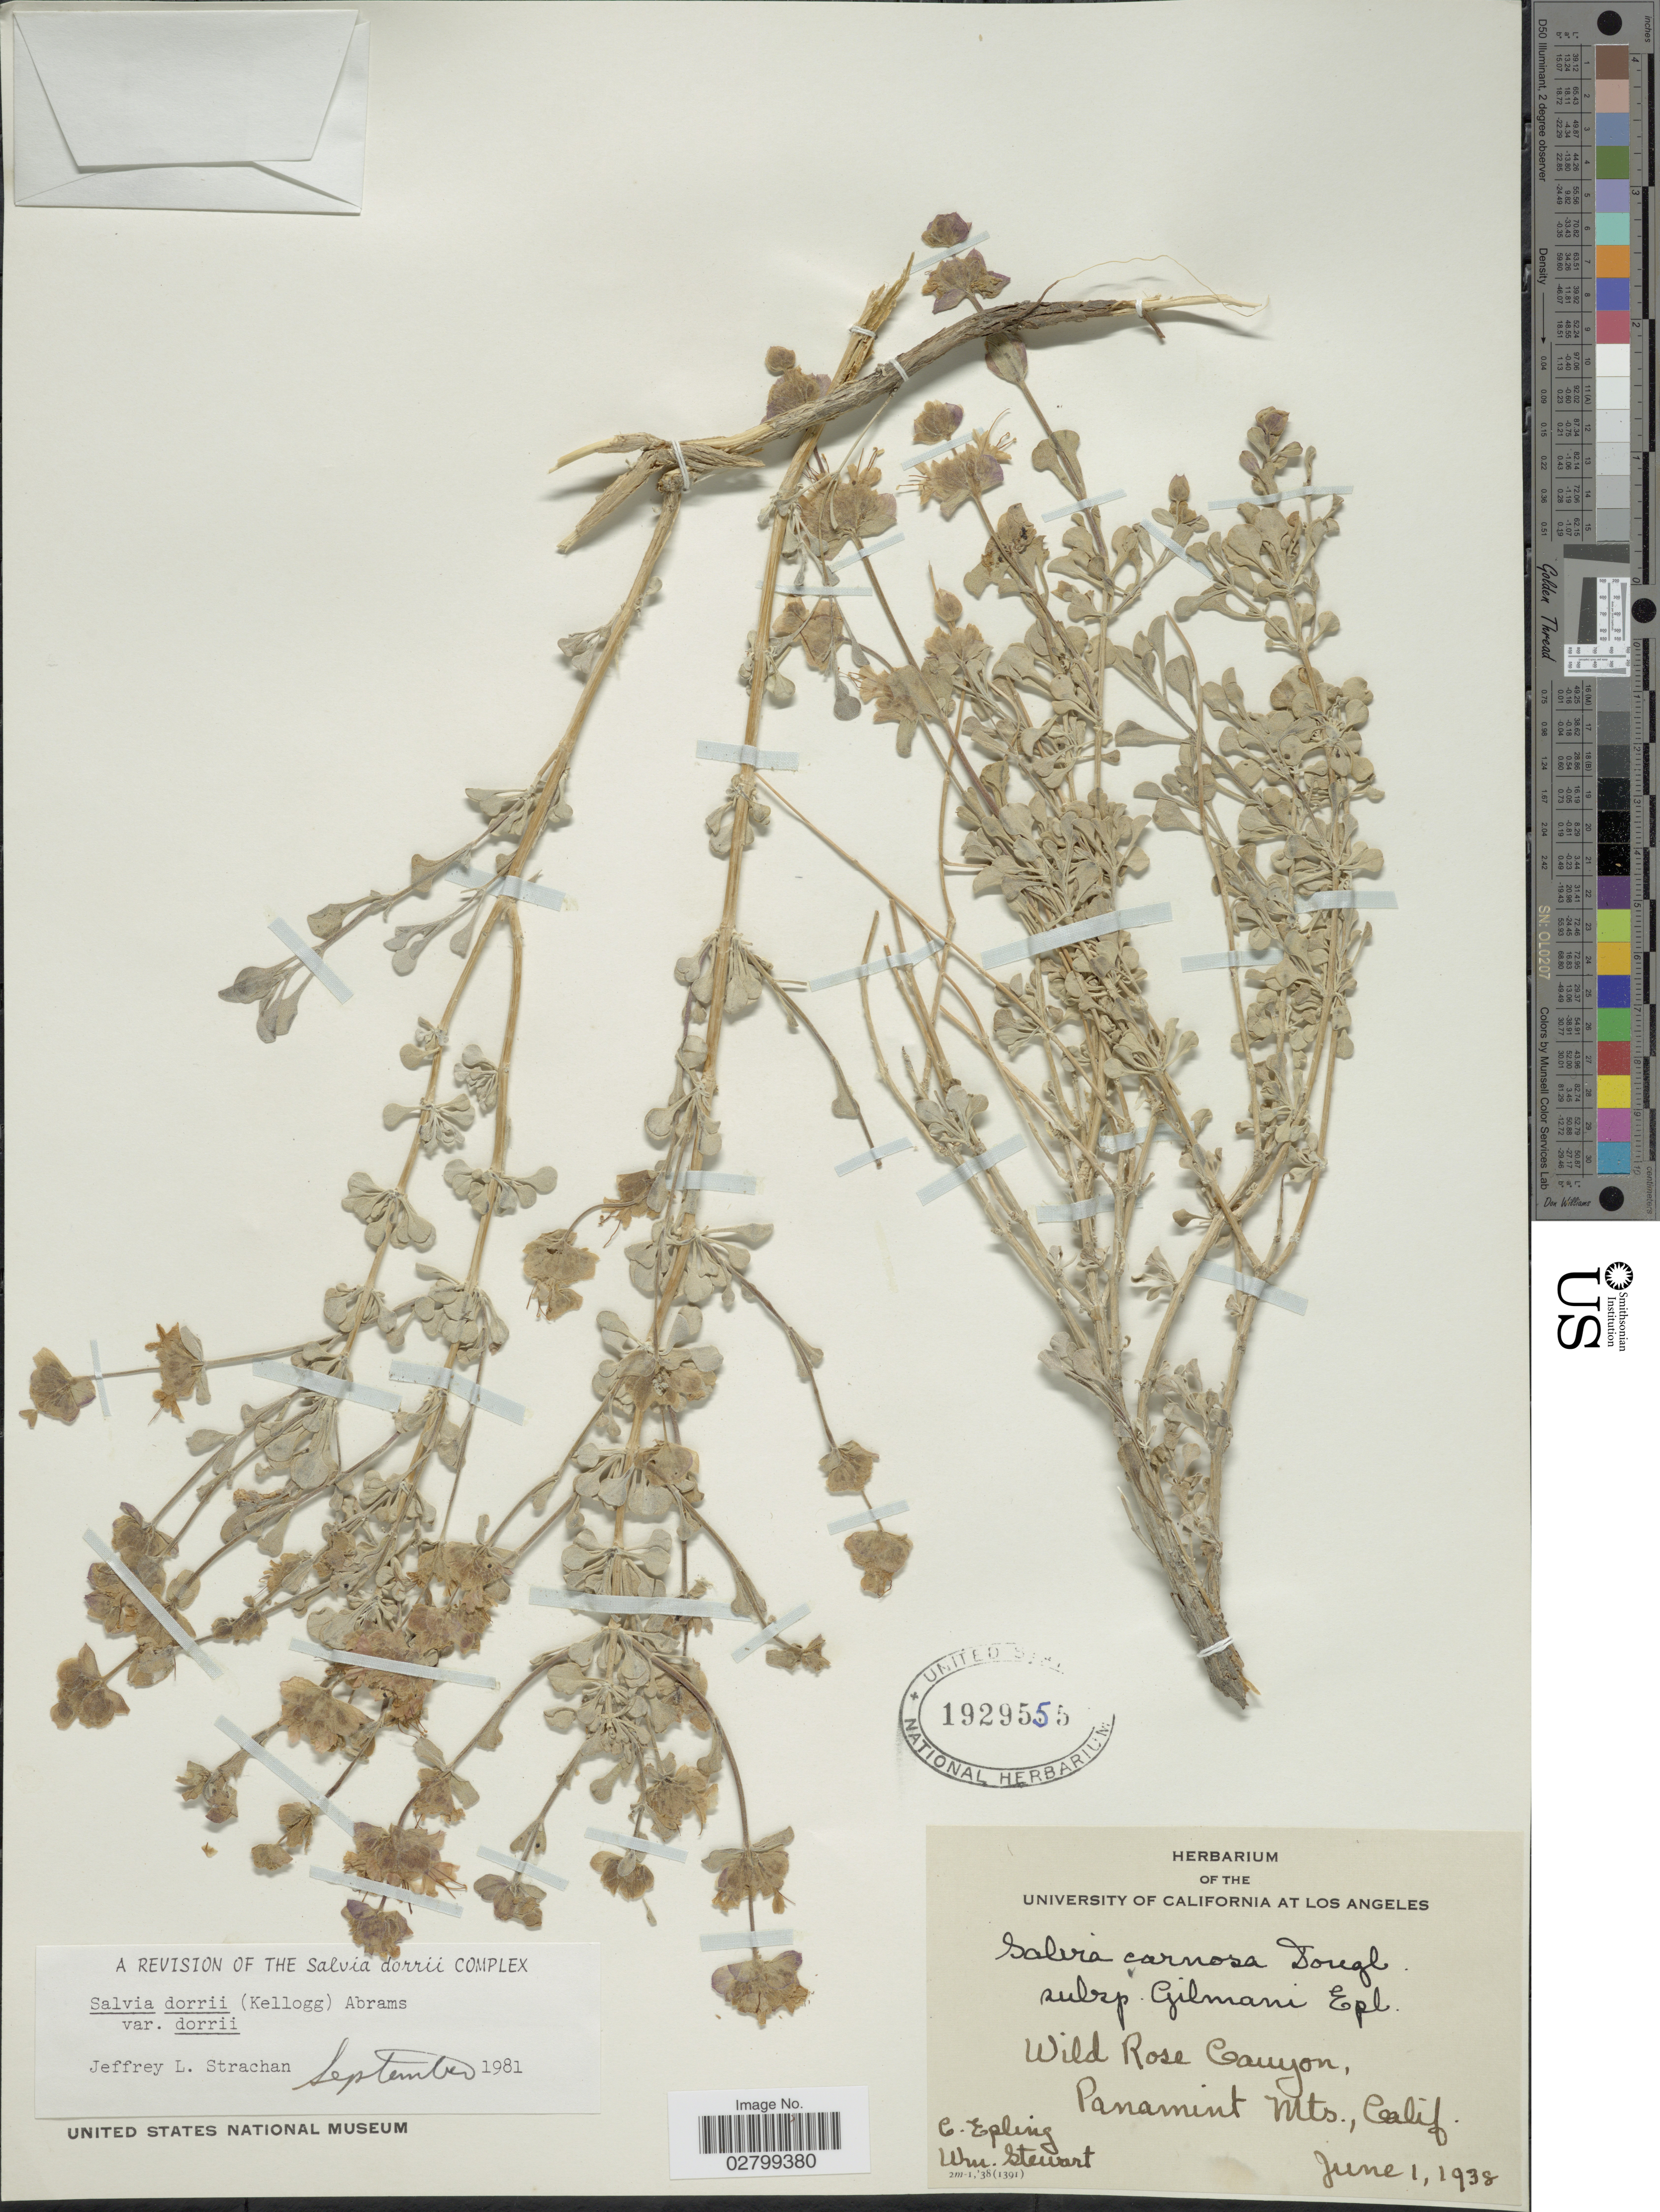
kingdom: Plantae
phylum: Tracheophyta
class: Magnoliopsida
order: Lamiales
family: Lamiaceae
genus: Salvia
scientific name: Salvia dorrii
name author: (Kellogg) Abrams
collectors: C. C. Epling & W. Stewart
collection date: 1938-06-01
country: United States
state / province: California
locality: Wilde Rose Canyon, Panamint Mts.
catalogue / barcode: US 1929555